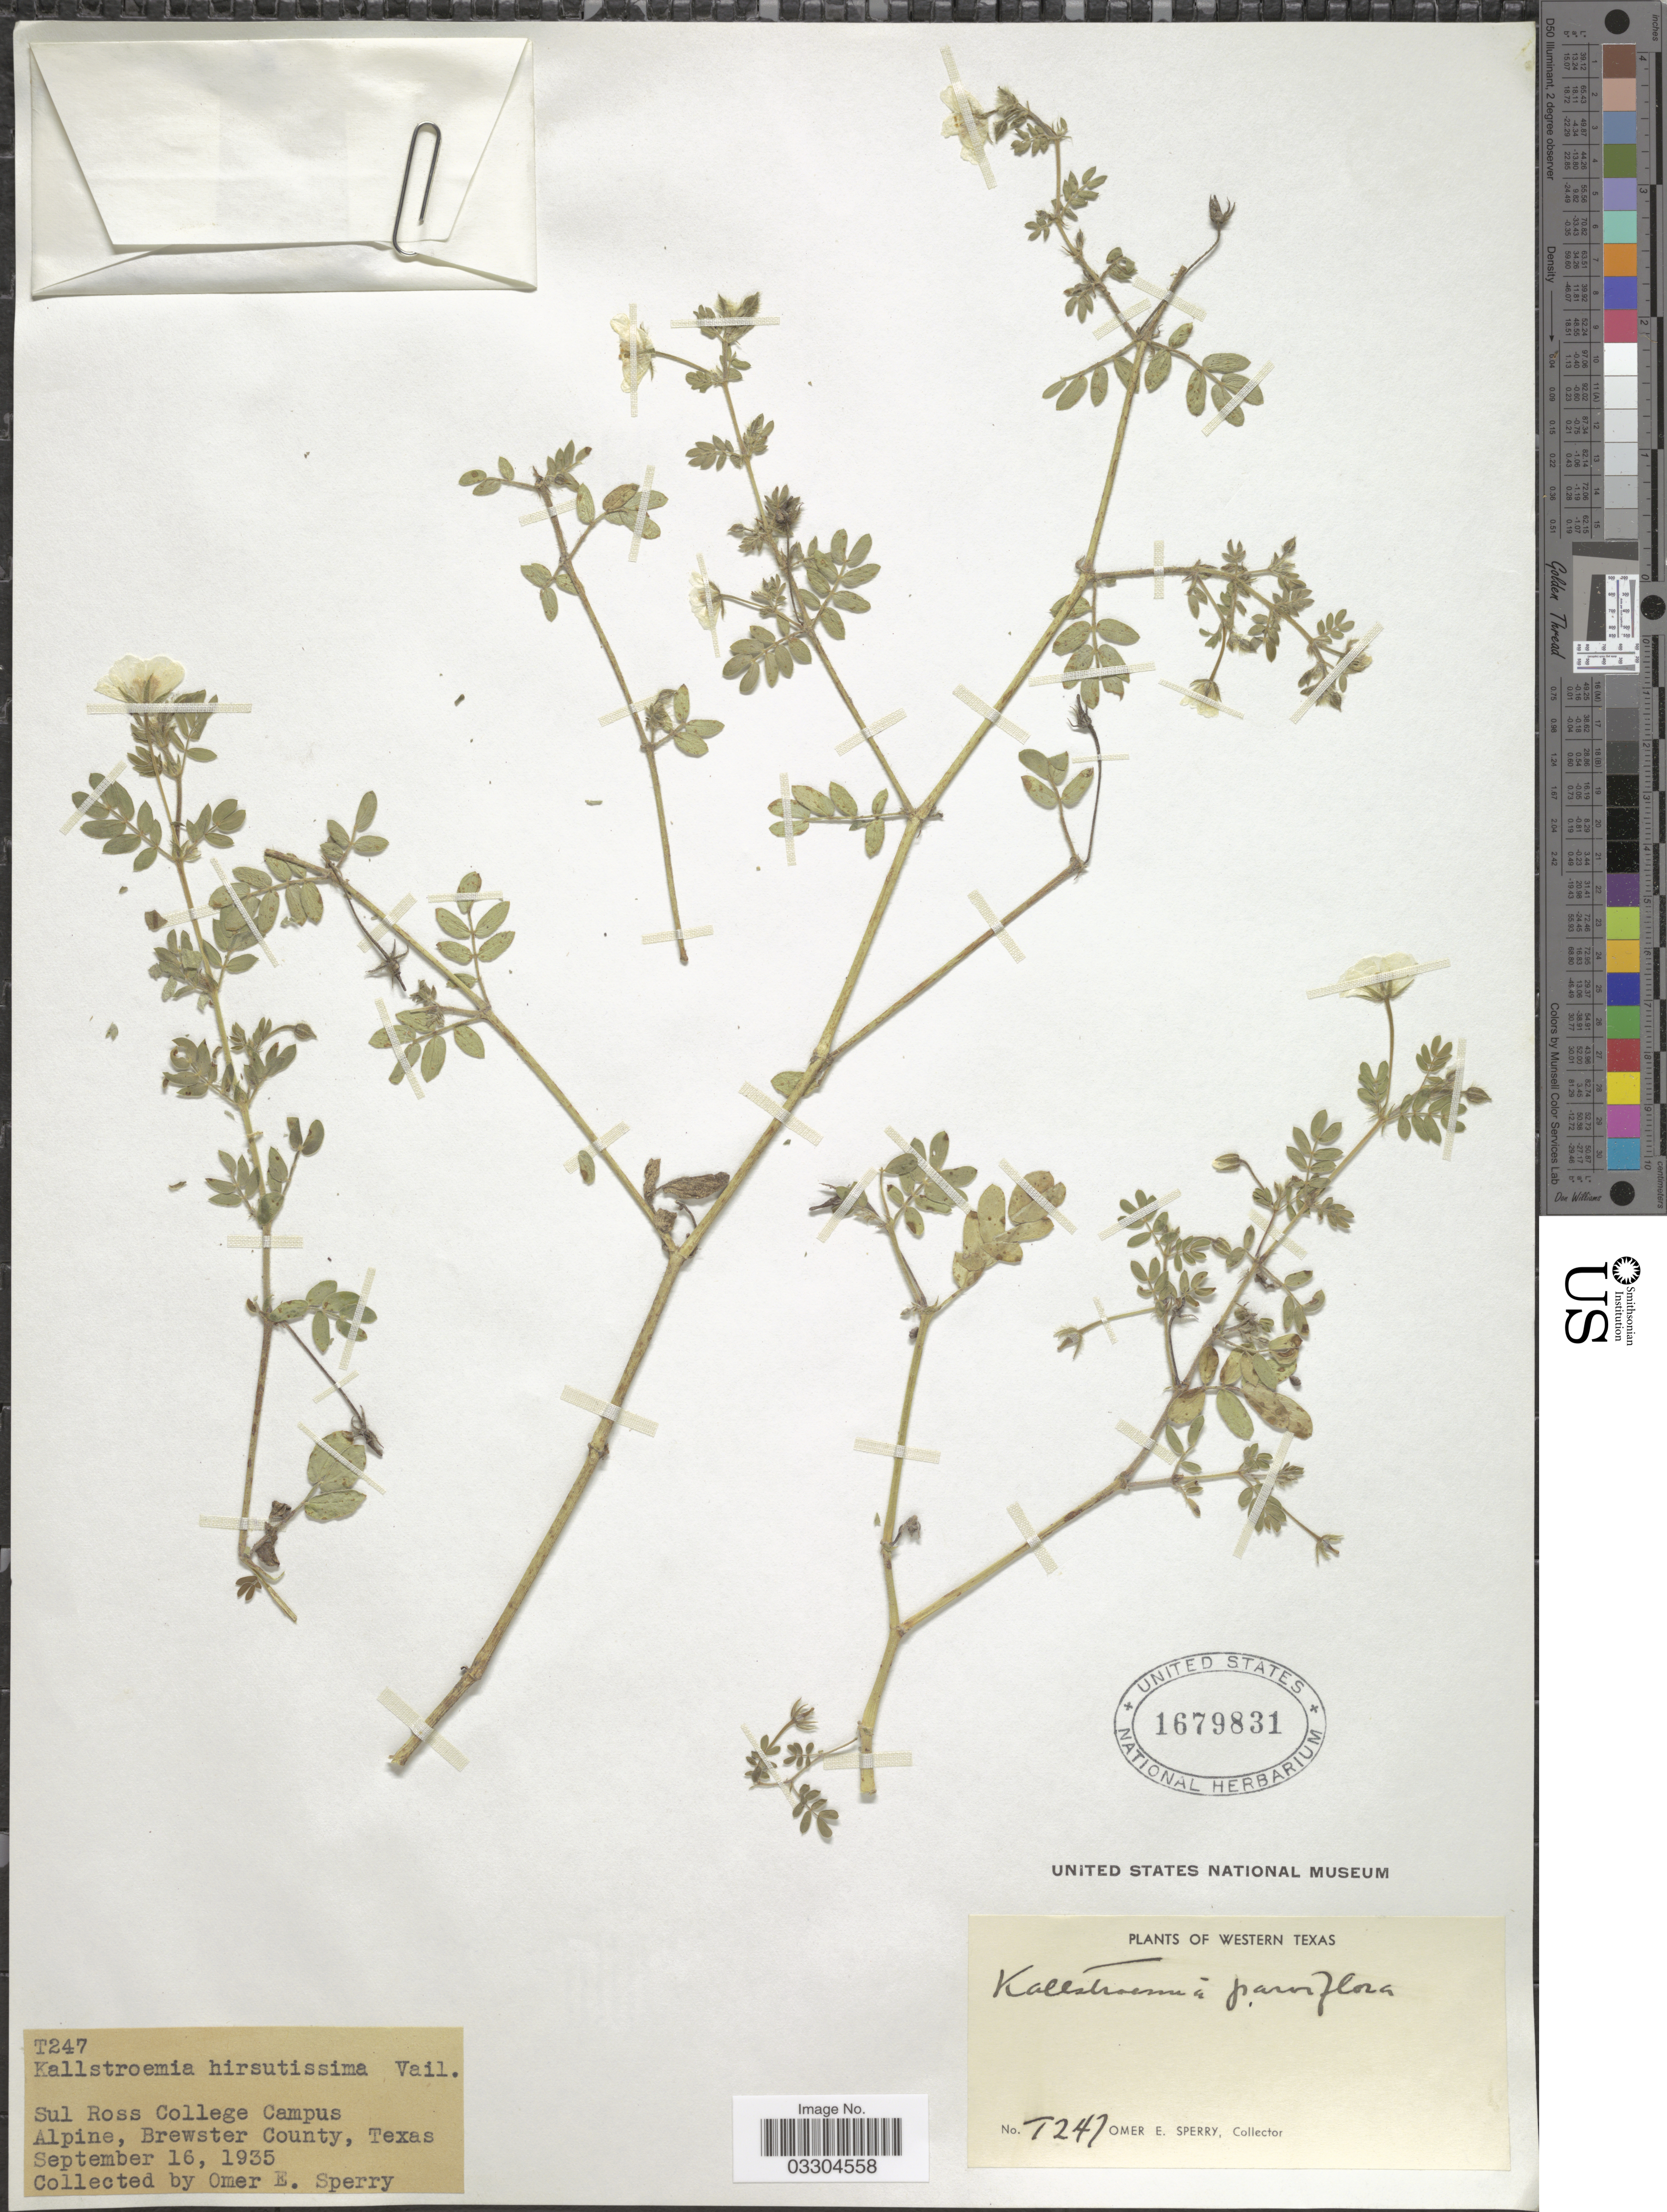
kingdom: Plantae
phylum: Tracheophyta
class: Magnoliopsida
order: Zygophyllales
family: Zygophyllaceae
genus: Kallstroemia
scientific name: Kallstroemia parviflora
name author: Norton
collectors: O. E. Sperry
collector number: T247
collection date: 1935-09-16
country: United States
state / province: Texas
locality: Western Texas. Sul Ross College Campus Alpine, Brewster County.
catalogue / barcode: US 1679831